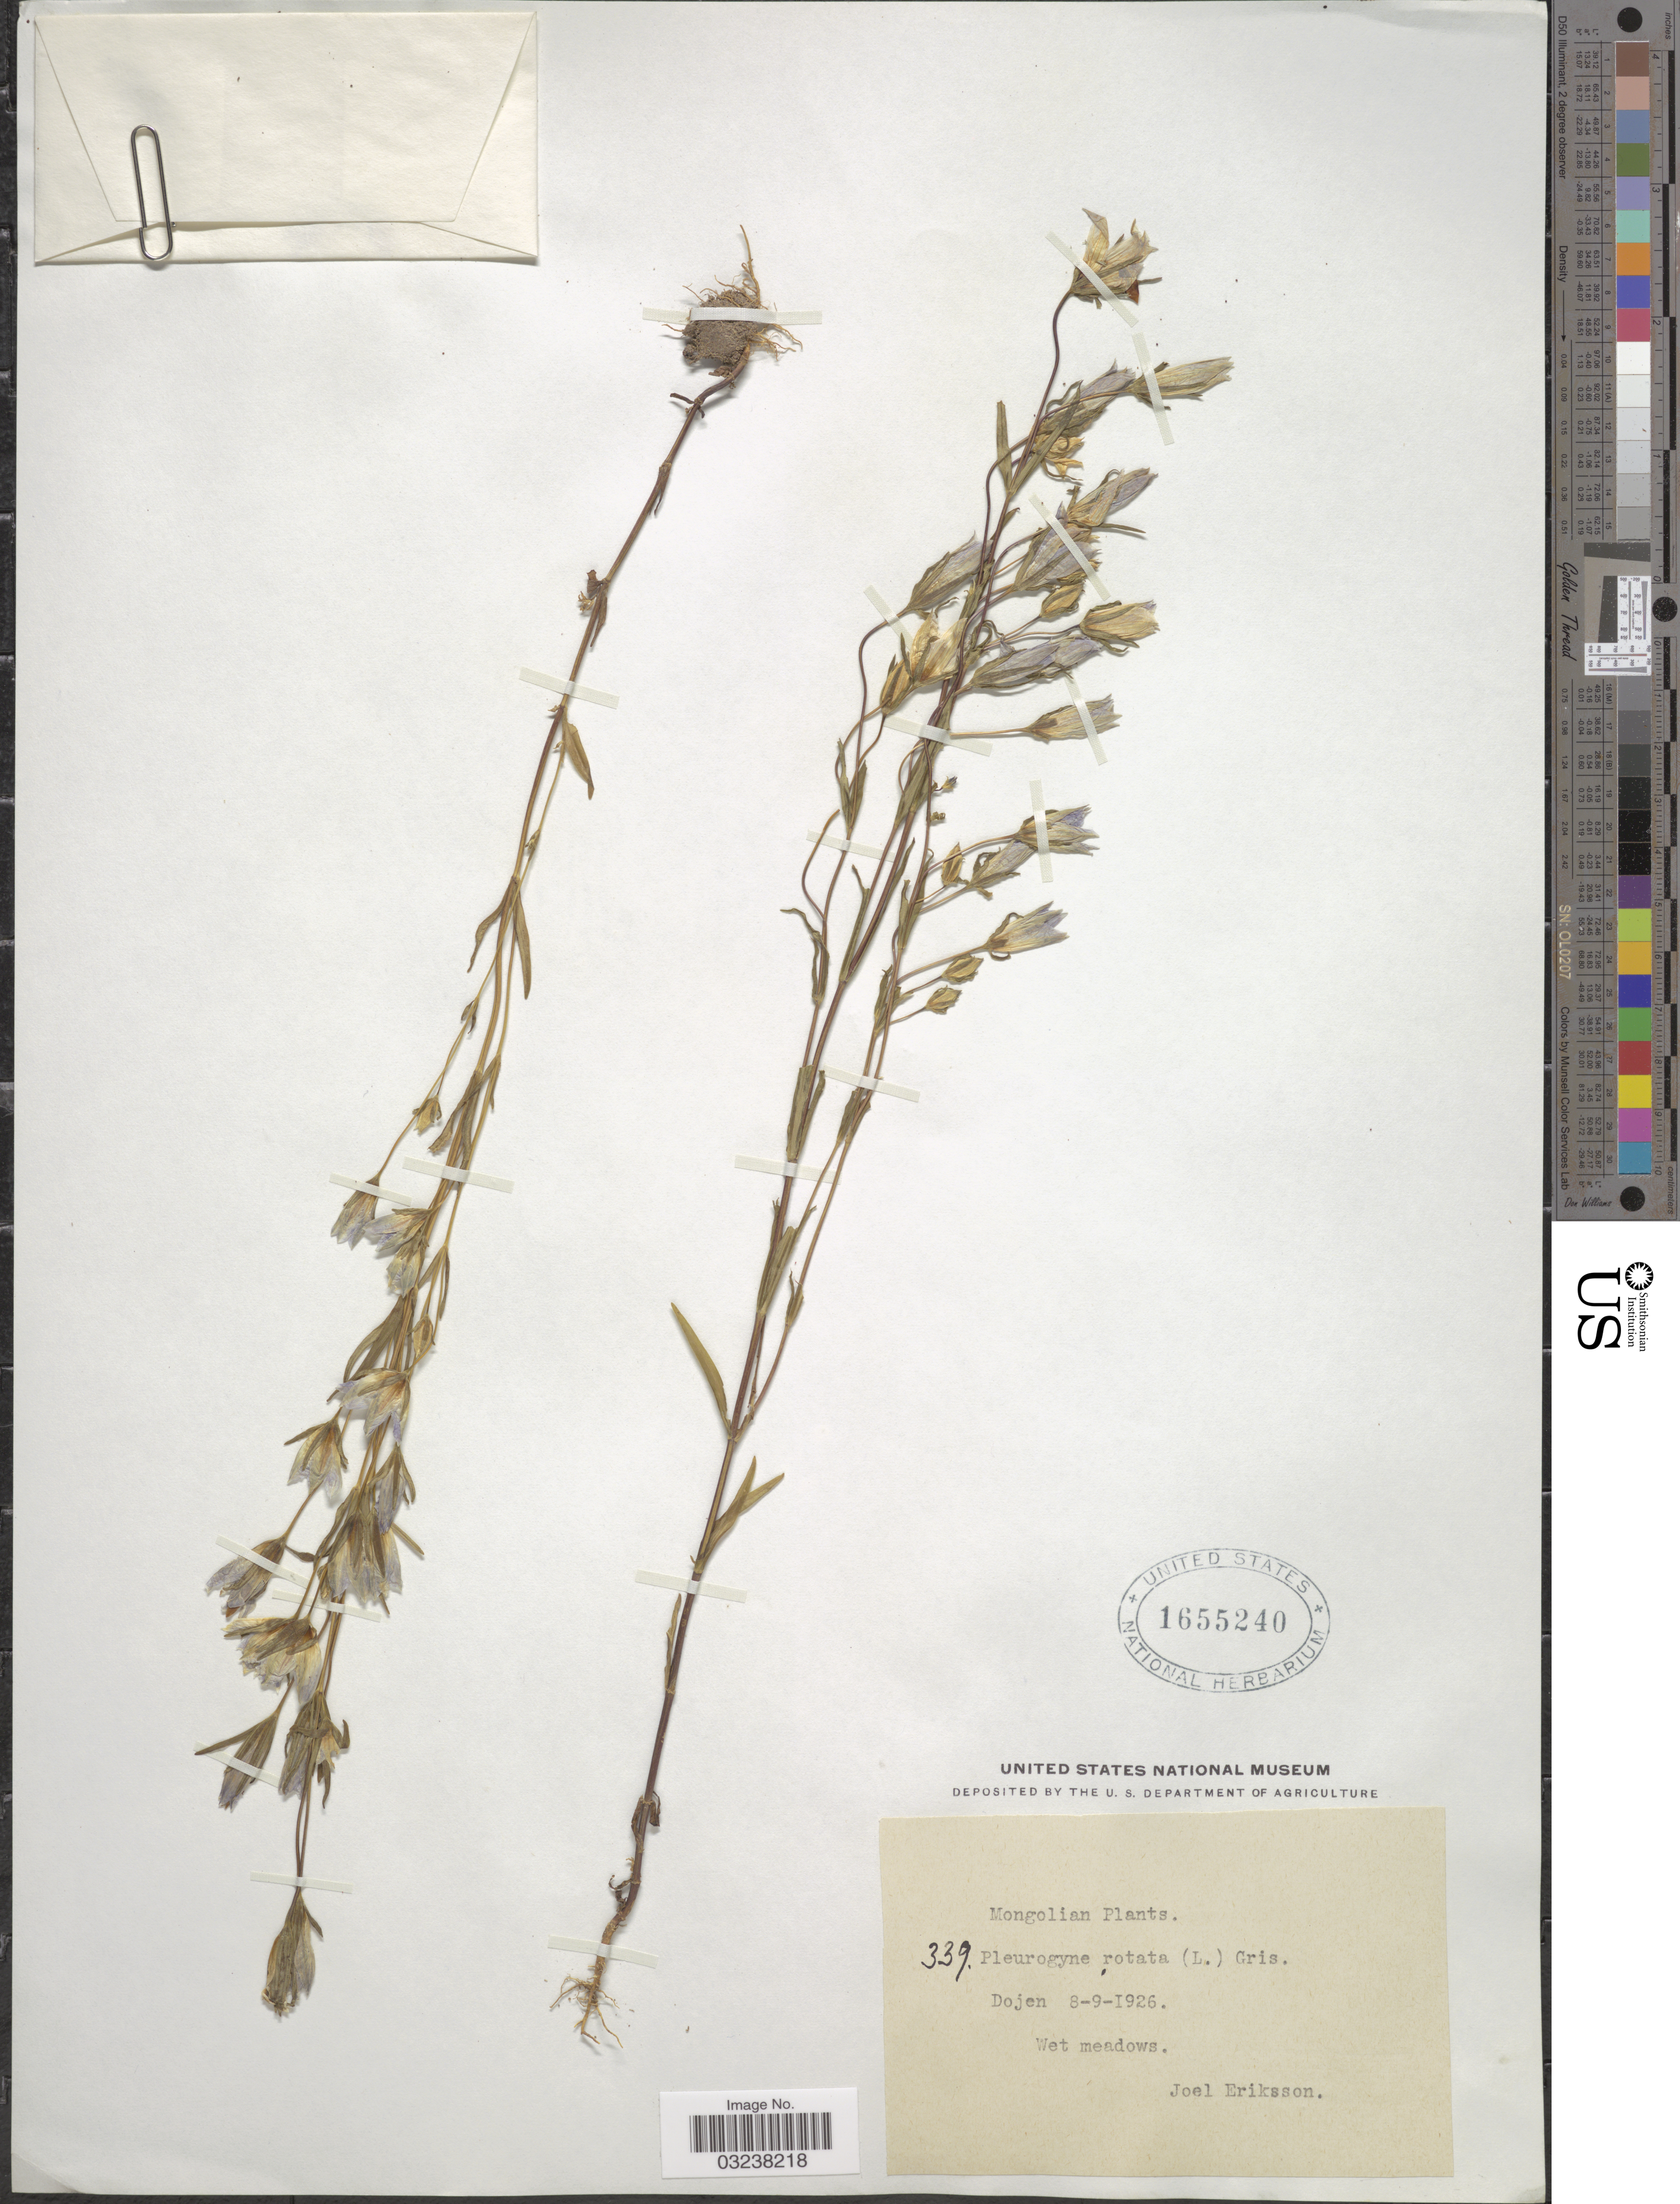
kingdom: Plantae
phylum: Tracheophyta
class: Magnoliopsida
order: Gentianales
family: Gentianaceae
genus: Lomatogonium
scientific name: Lomatogonium rotatum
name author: (L.) Fr.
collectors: J. Eriksson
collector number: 339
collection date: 1926-09-08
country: China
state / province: Nei Monggol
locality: Mongolian. Dojen.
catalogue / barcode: US 1655240